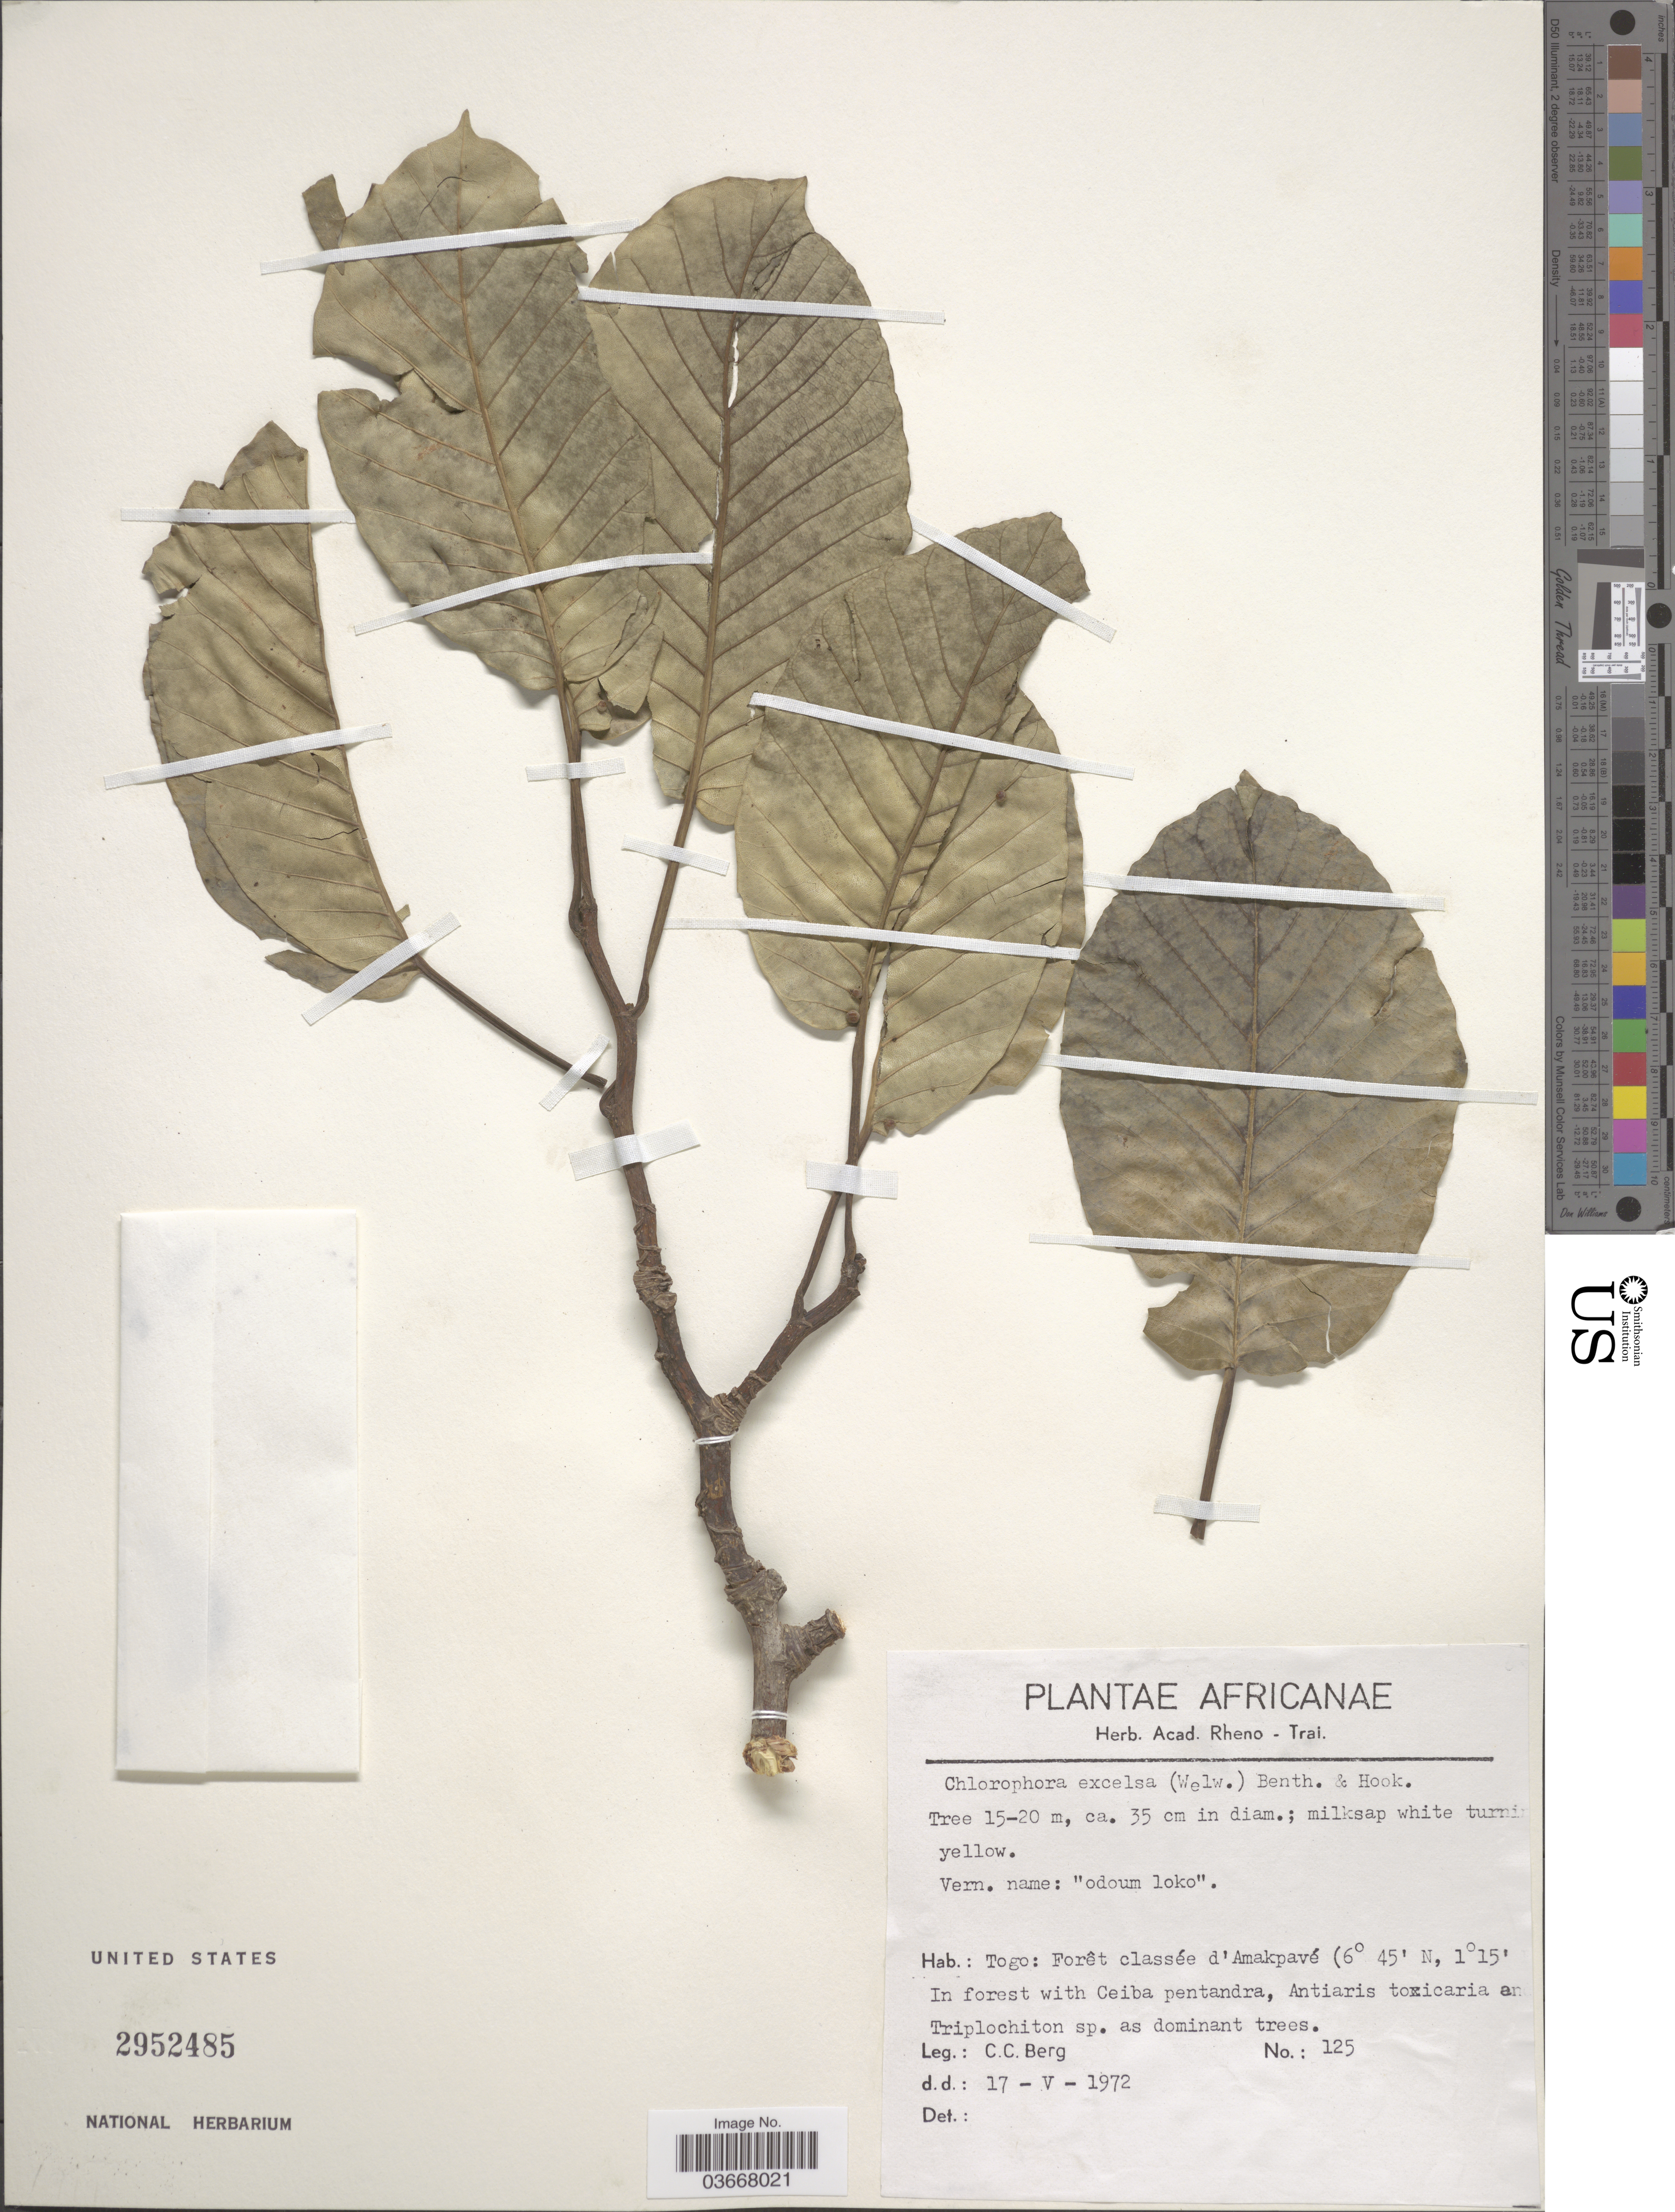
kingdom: Plantae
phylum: Tracheophyta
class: Magnoliopsida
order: Rosales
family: Moraceae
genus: Milicia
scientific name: Milicia excelsa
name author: (Welw.) C.C. Berg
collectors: C. C. Berg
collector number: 125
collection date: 1972-05-17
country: Togo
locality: Forêt classée d'Amakpavé.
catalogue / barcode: US 2952485